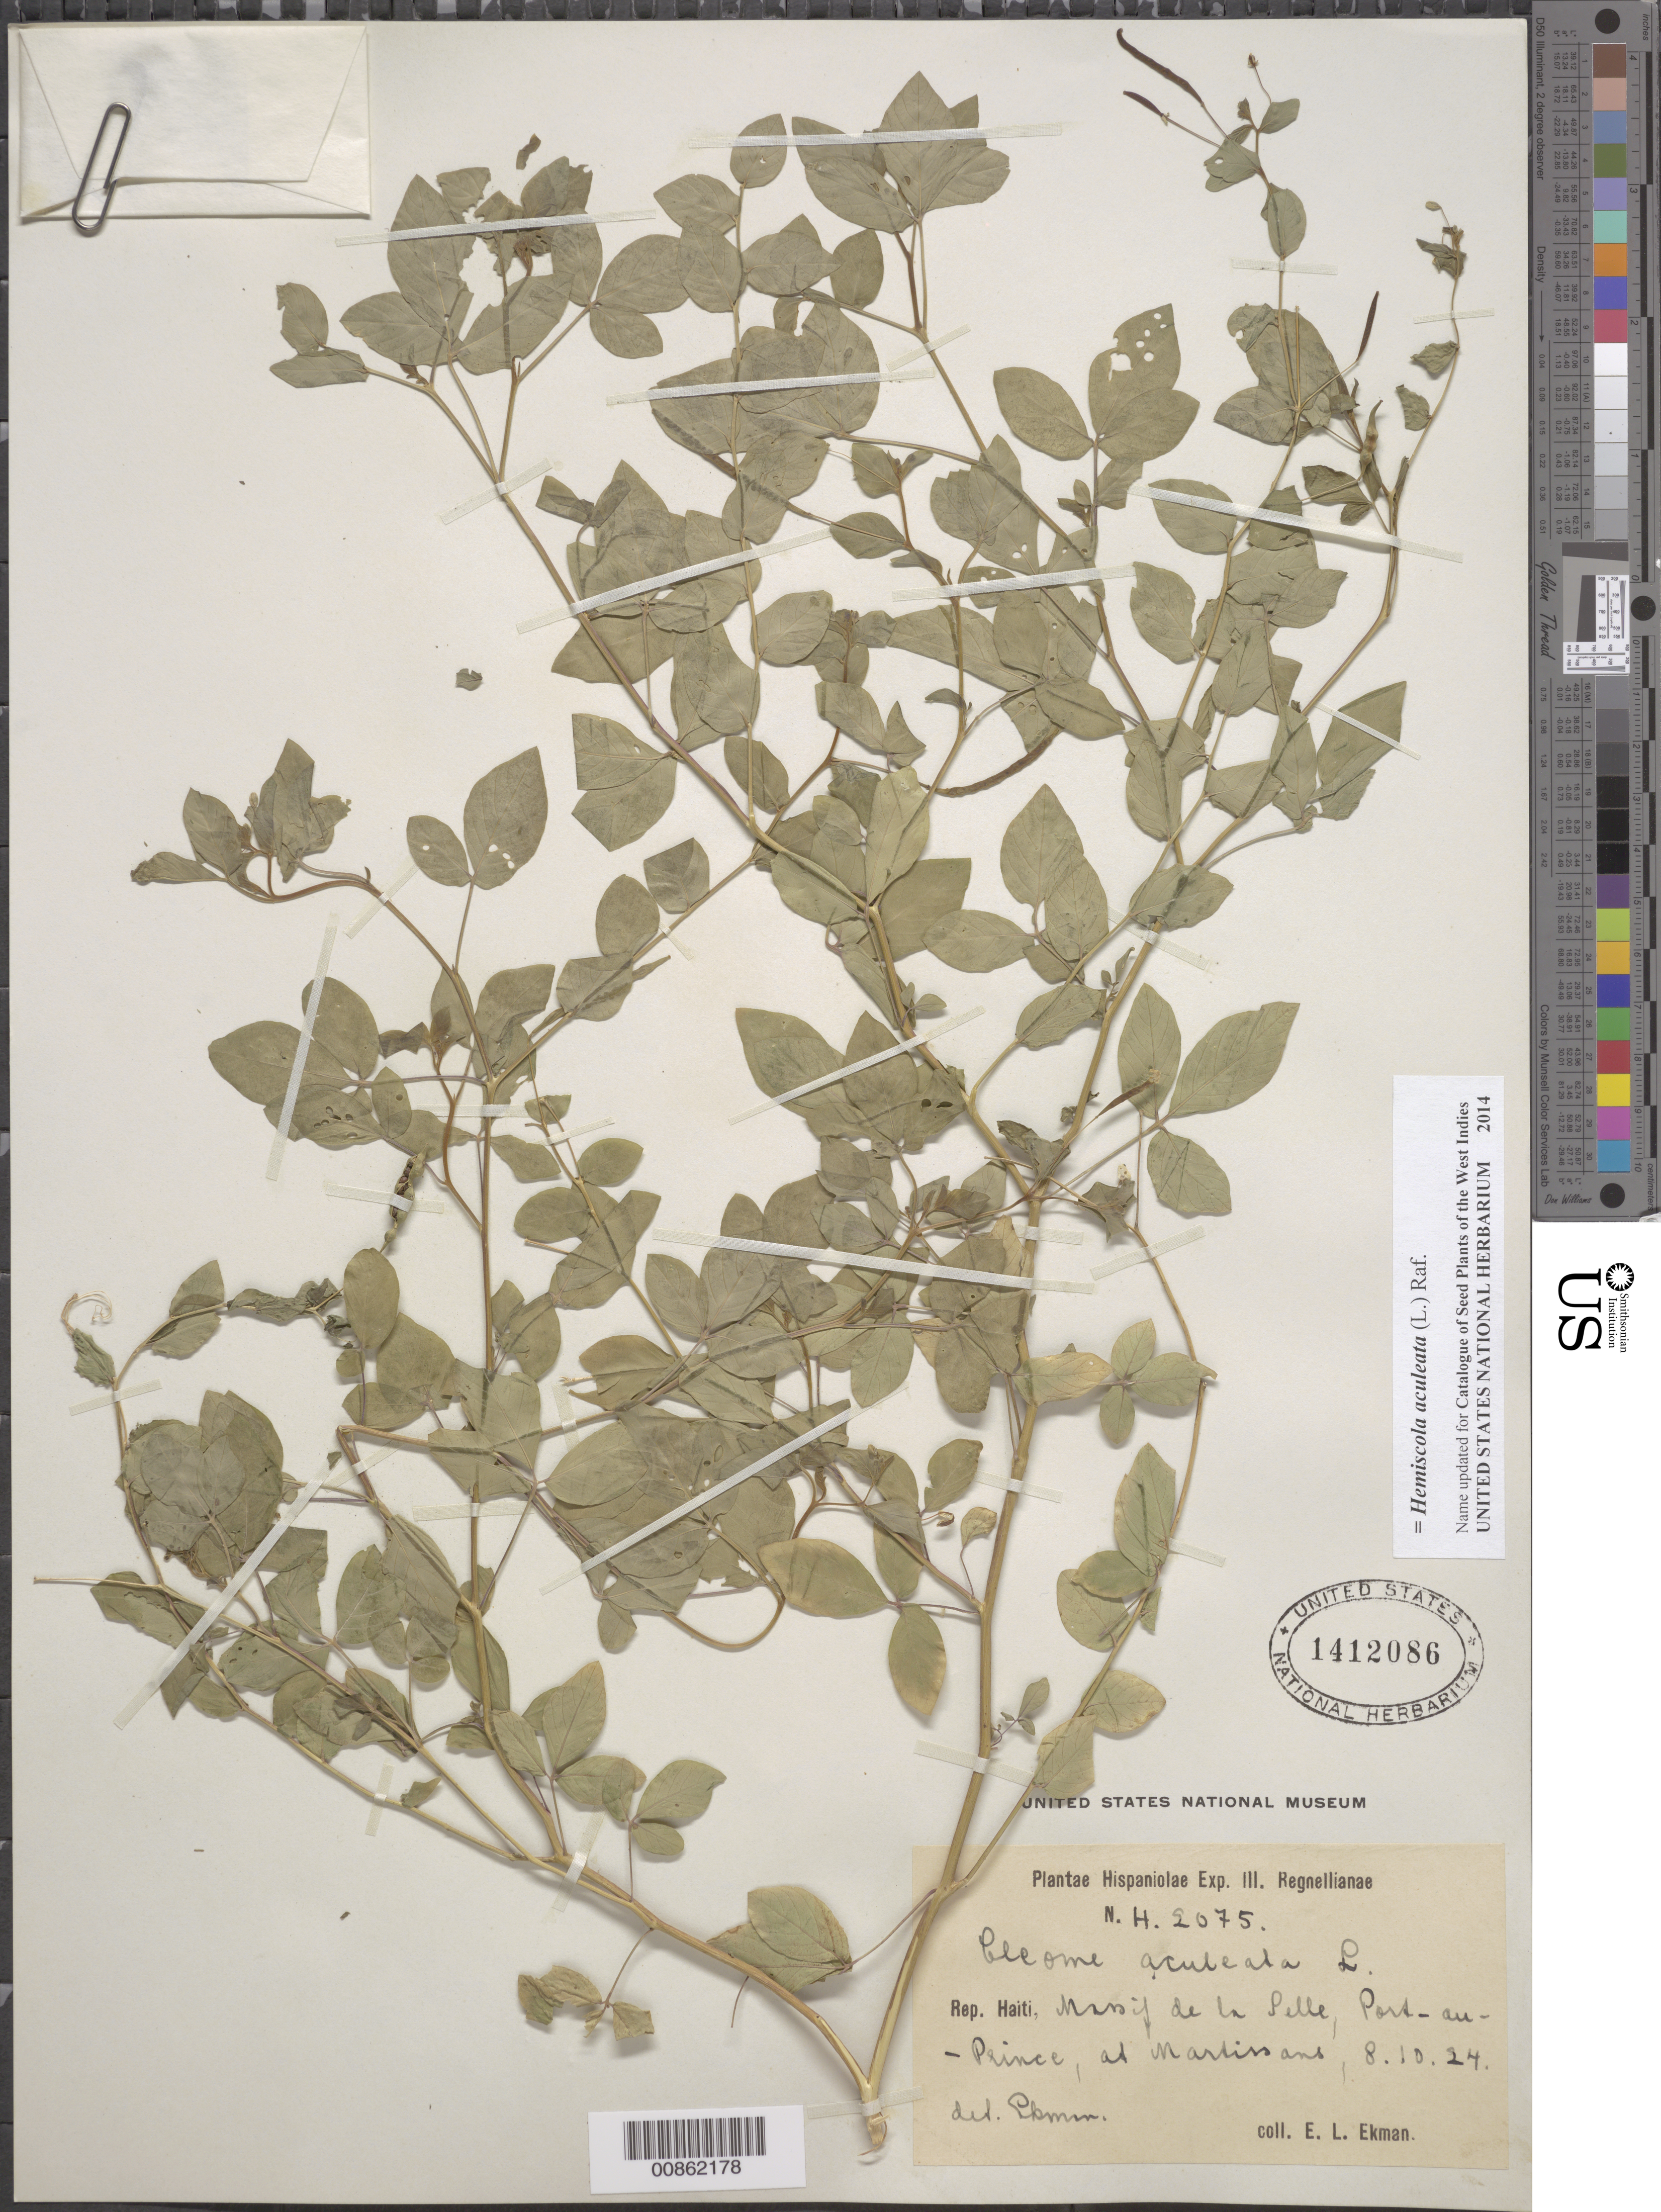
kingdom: Plantae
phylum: Tracheophyta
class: Magnoliopsida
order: Brassicales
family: Cleomaceae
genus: Tarenaya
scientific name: Tarenaya aculeata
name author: (L.) Soares Neto & Roalson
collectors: E. L. Ekman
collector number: H 2075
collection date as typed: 08 Oct 1924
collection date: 1924-10-08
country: Haiti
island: Hispaniola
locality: Massif de la Selle, Port-au-Prince, at Martissans.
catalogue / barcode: US 1412086